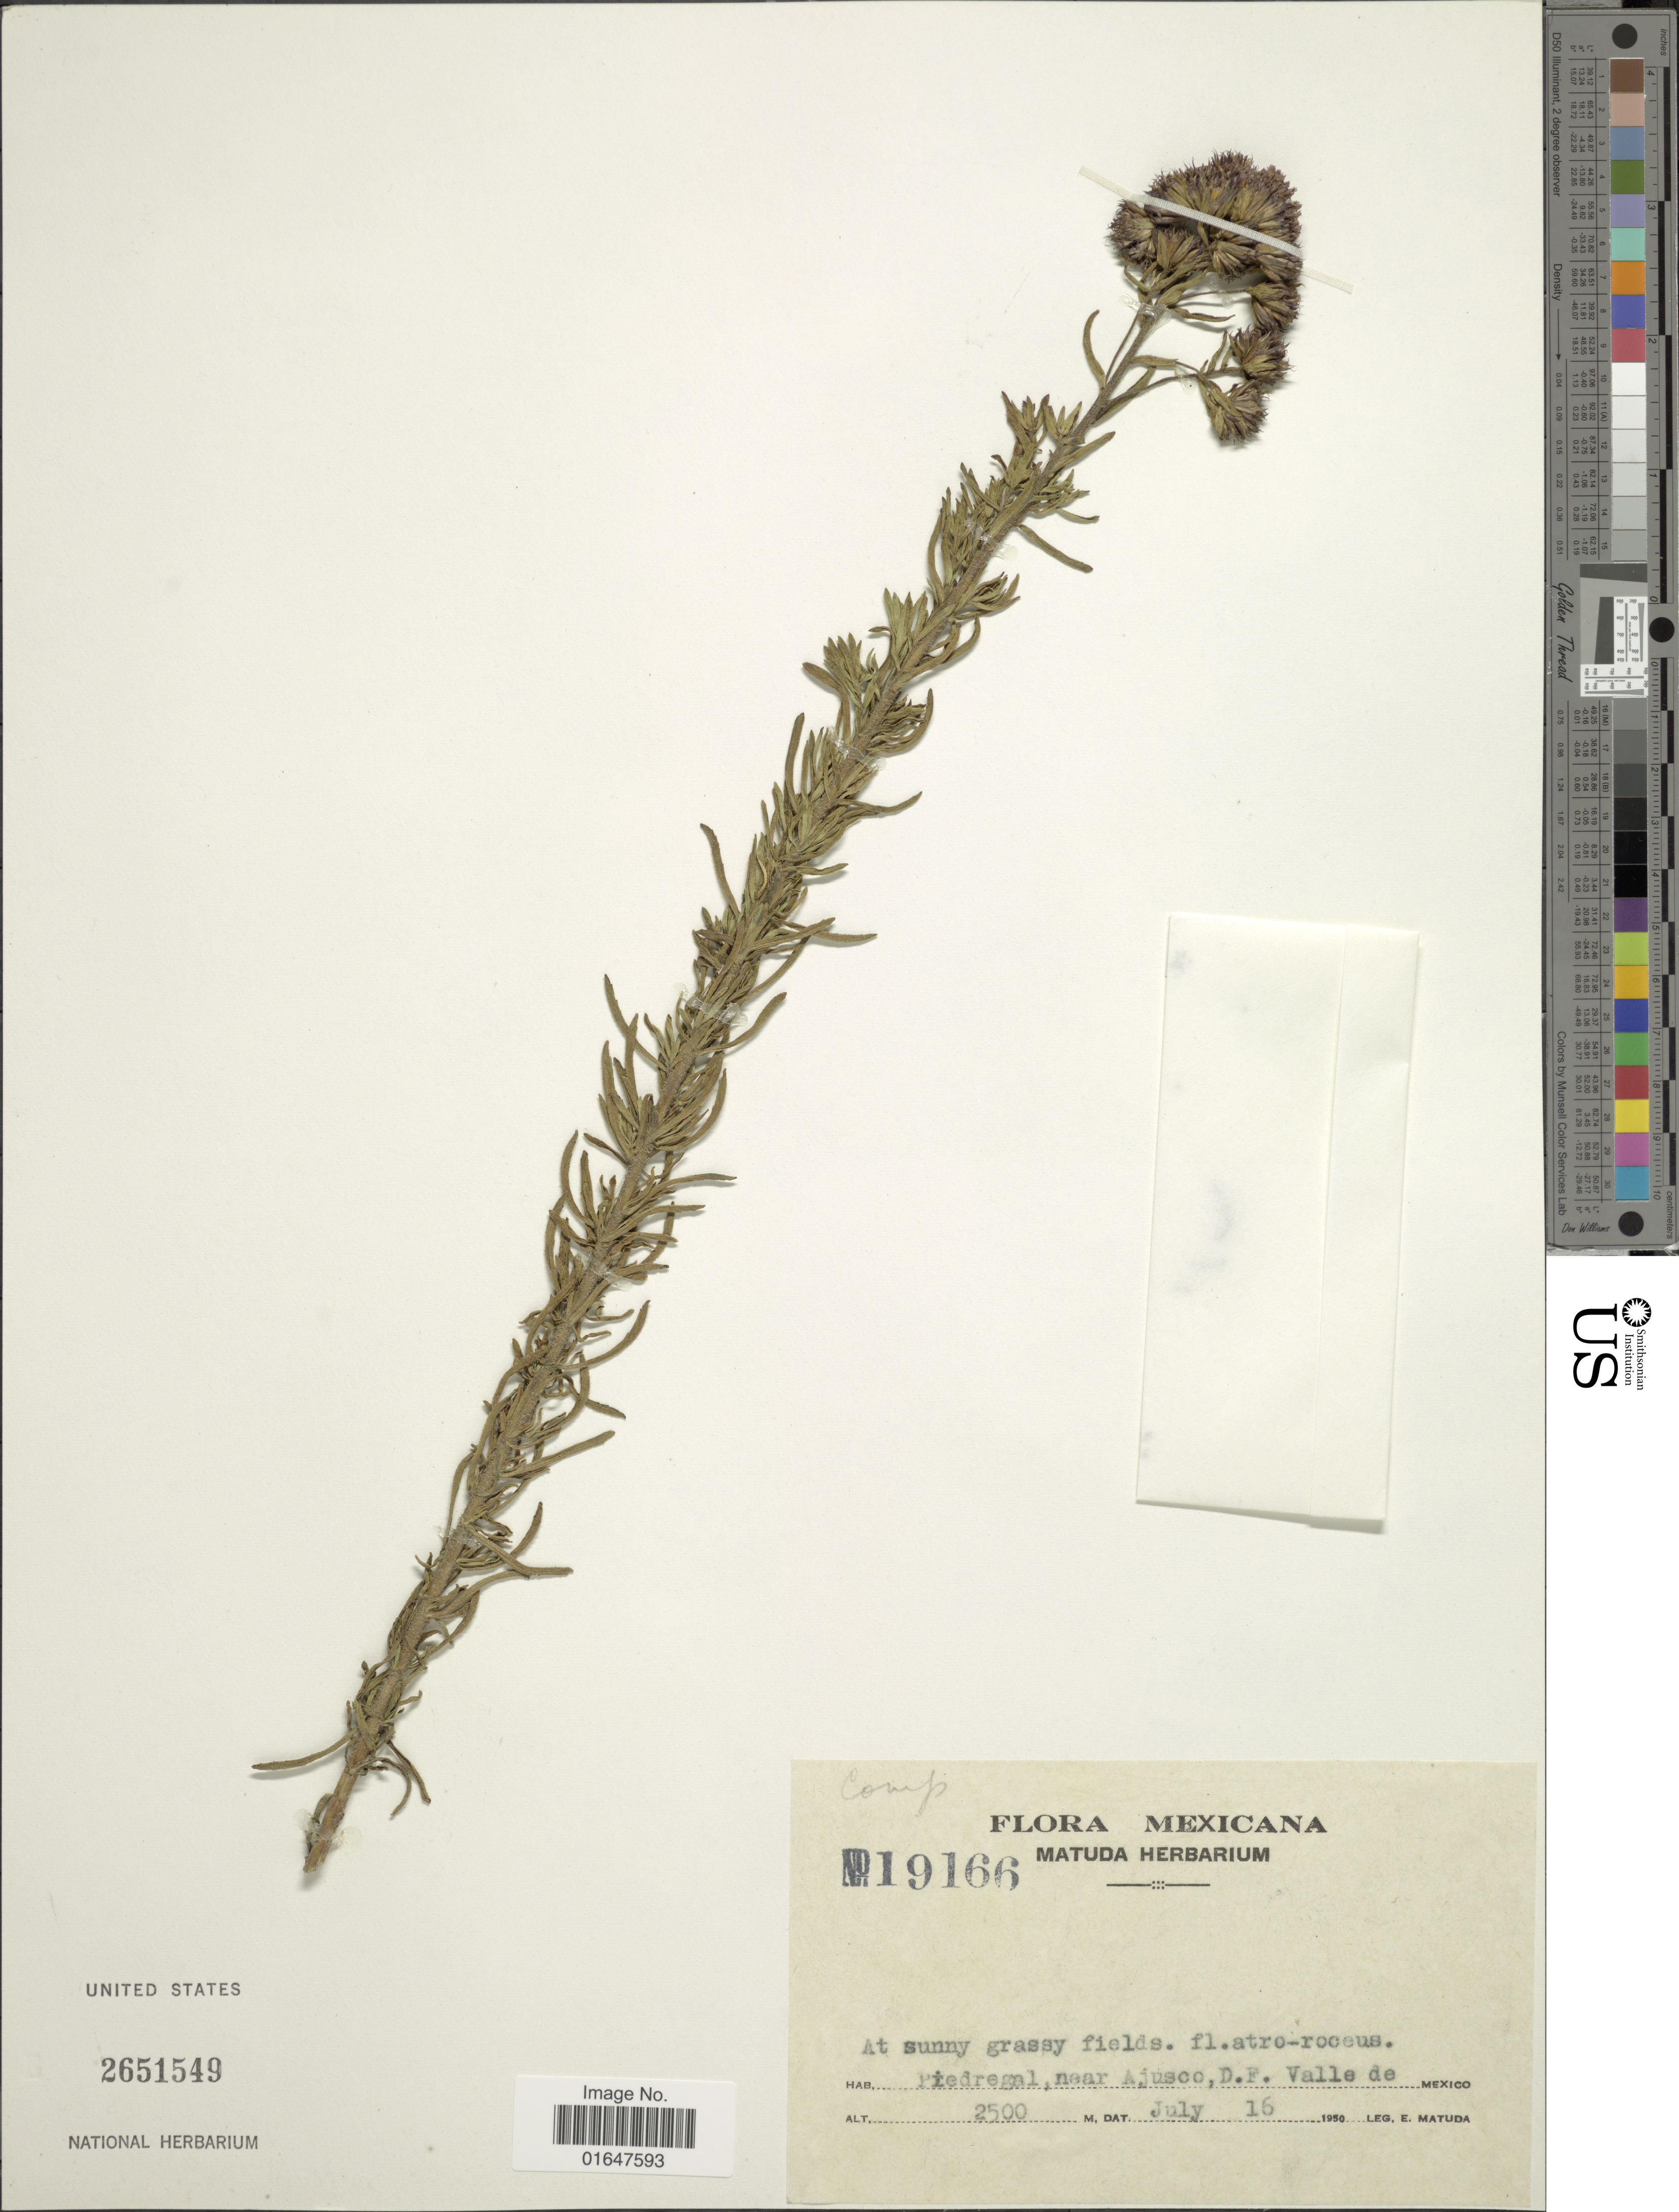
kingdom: Plantae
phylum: Tracheophyta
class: Magnoliopsida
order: Asterales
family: Asteraceae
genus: Stevia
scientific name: Stevia sp.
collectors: E. Matuda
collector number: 19166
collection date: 1950-07-16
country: Mexico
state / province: Distrito Federal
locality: Mexicana,Piedregal, near Ajusco, D. F., Valle de Mexico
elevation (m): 2500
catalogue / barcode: US 2651549